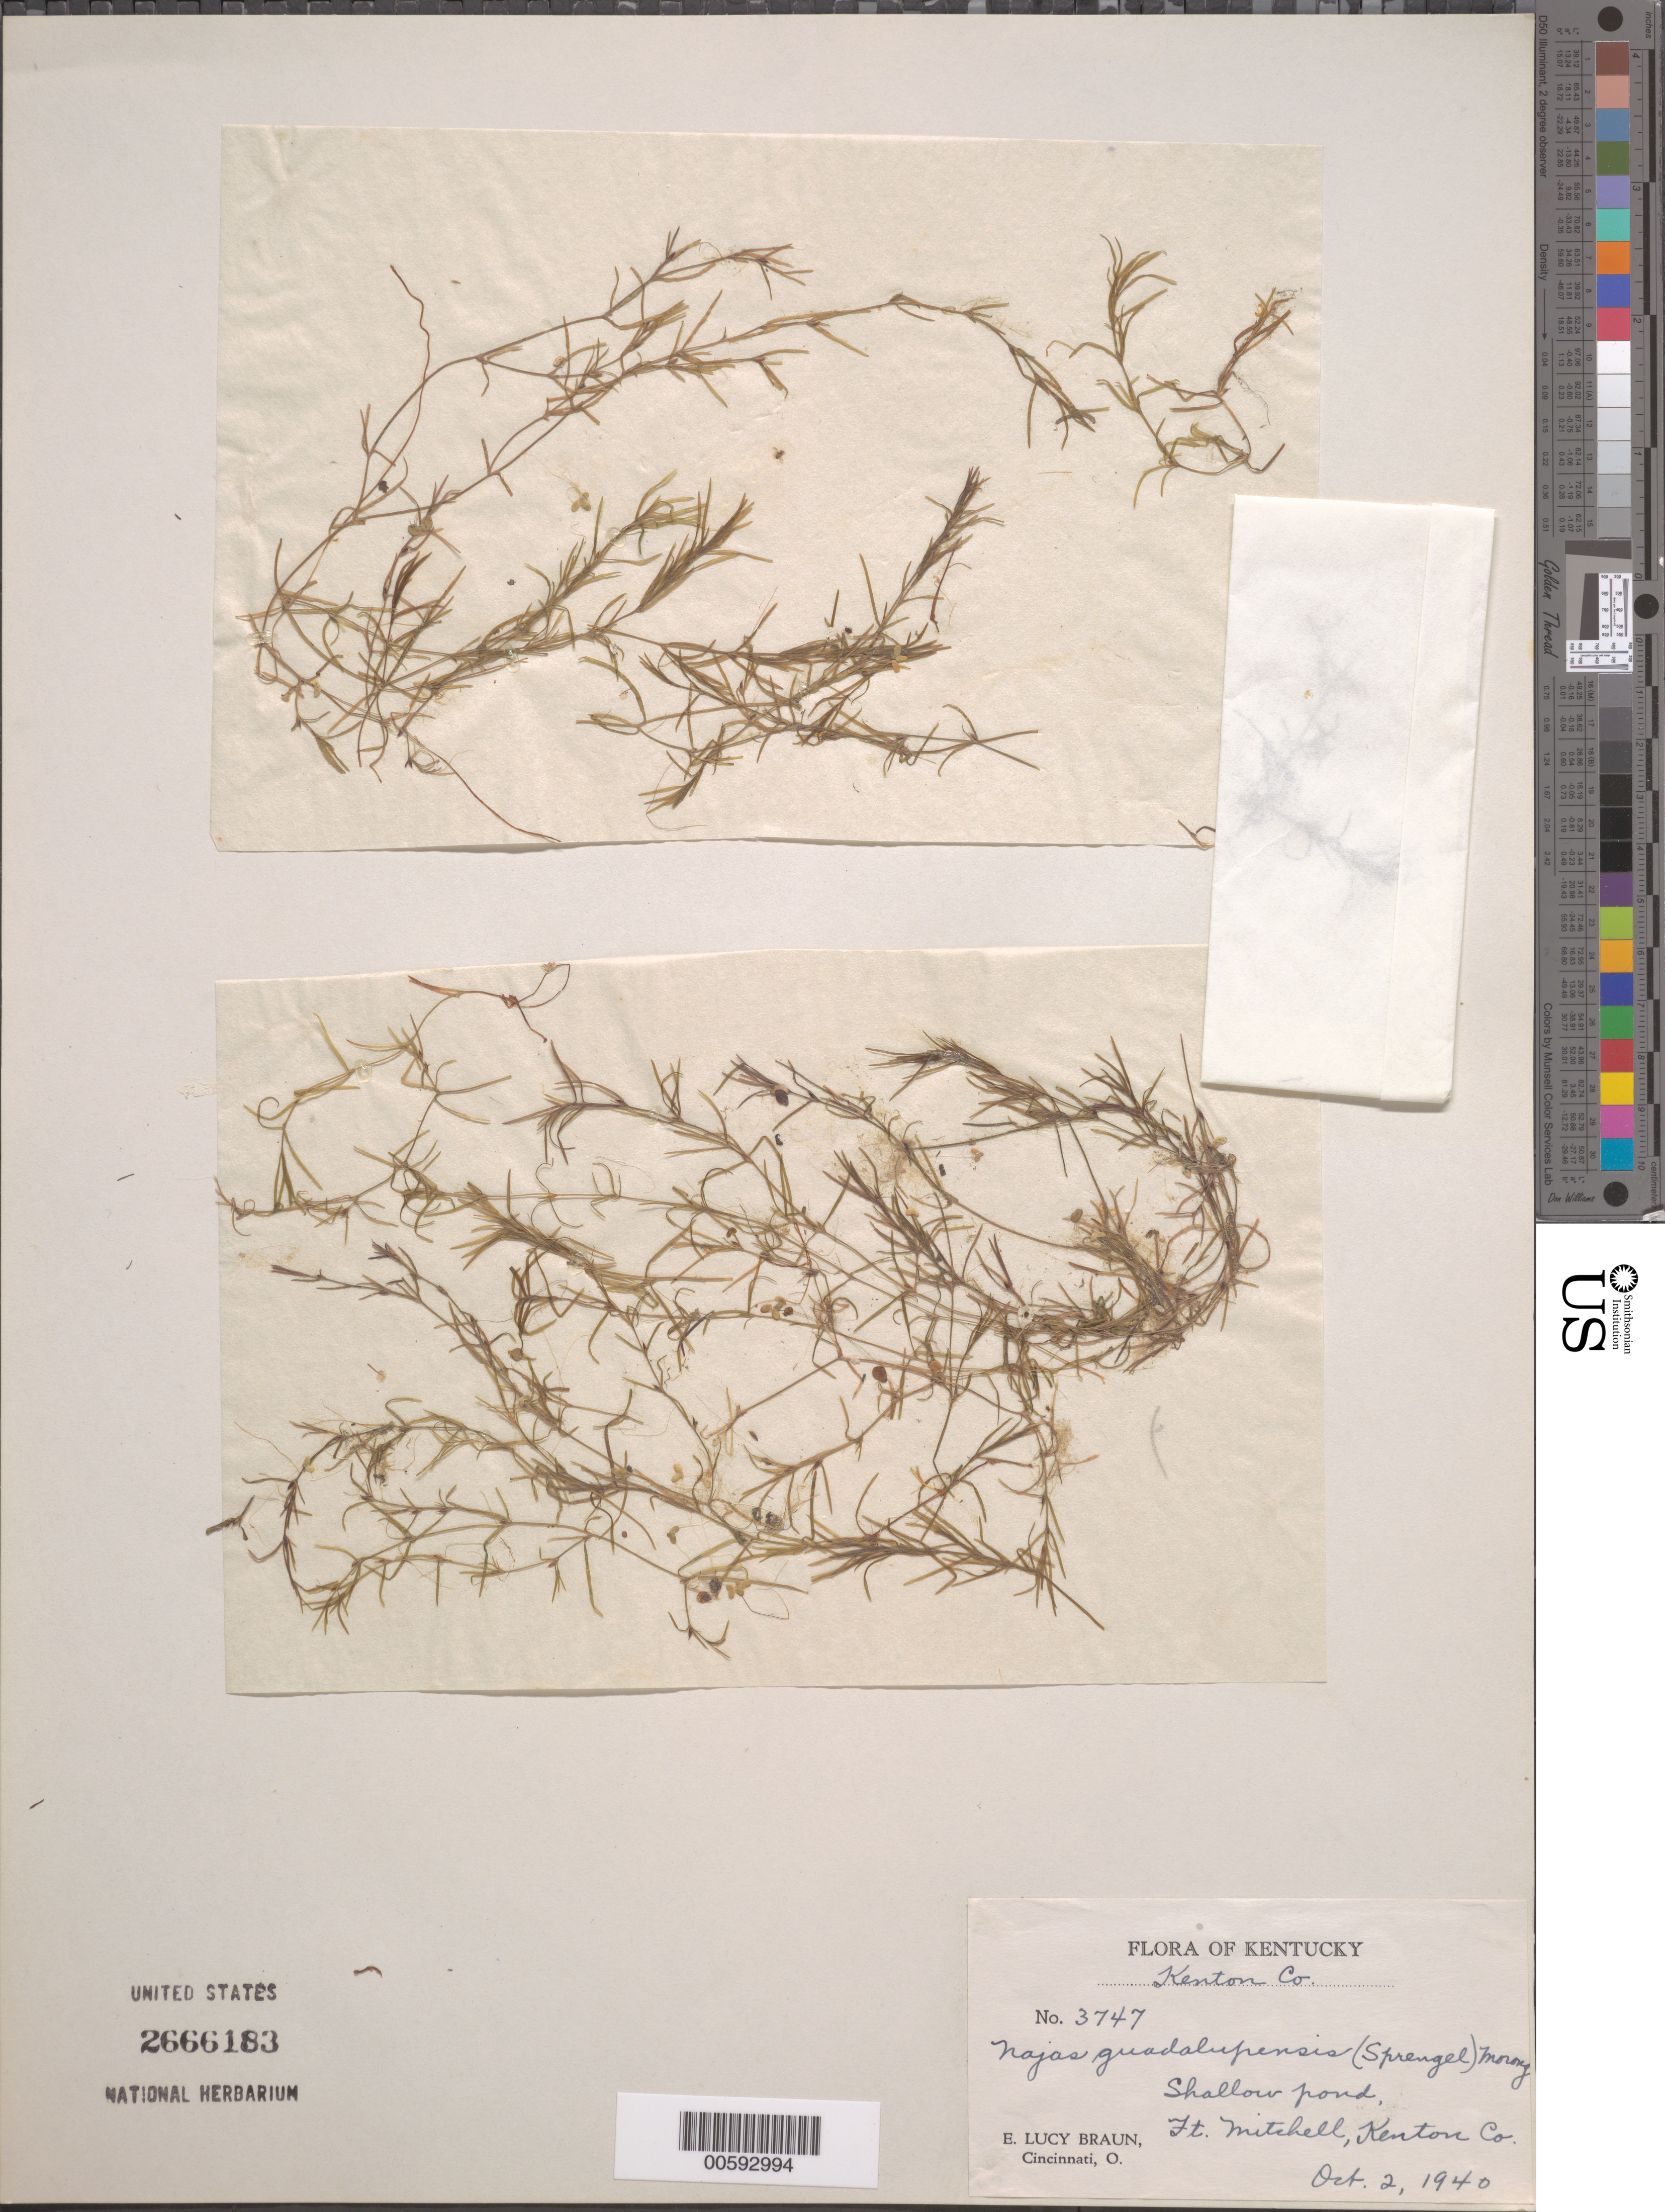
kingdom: Plantae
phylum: Tracheophyta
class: Liliopsida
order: Alismatales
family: Hydrocharitaceae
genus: Najas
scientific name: Najas guadalupensis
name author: (Spreng.) Magnus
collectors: E. L. Braun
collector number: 3747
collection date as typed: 02 Oct 1940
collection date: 1940-10-02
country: United States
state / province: Kentucky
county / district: Kenton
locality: Ft. Mitchell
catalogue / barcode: US 2666183